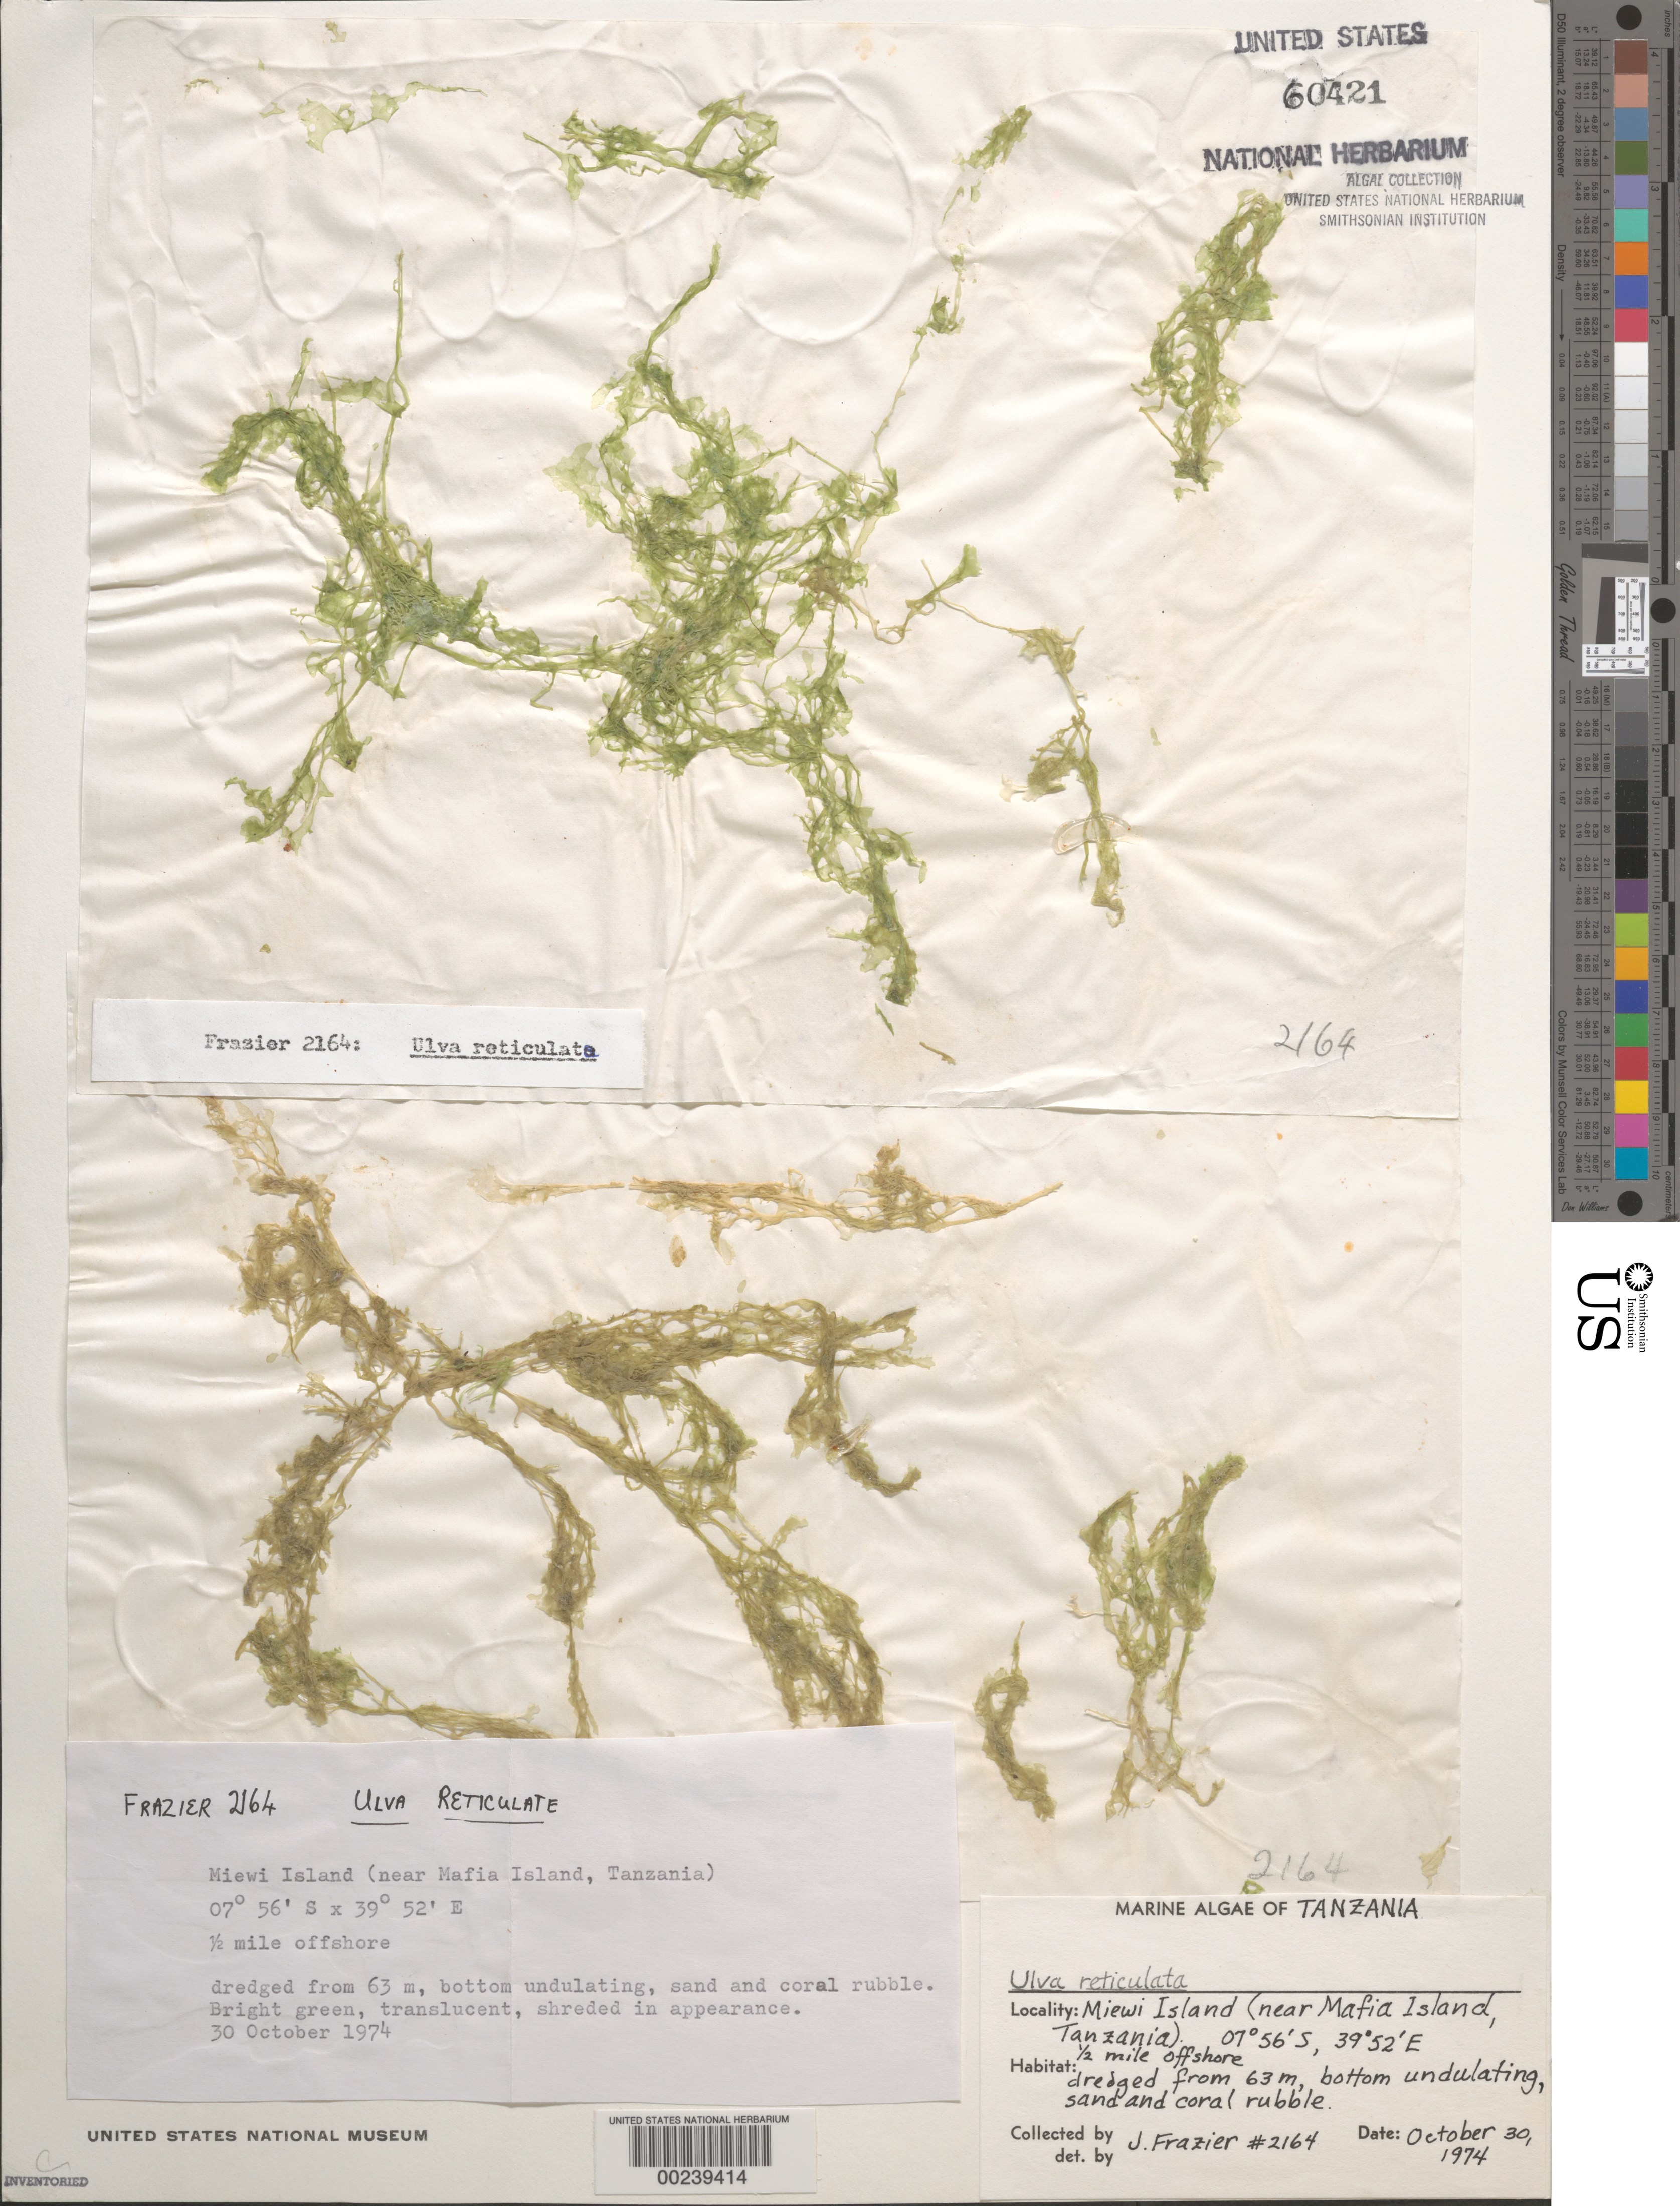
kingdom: Plantae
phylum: Chlorophyta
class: Ulvophyceae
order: Ulvales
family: Ulvaceae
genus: Ulva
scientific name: Ulva reticulata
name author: Forssk.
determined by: Frazier, J.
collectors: J. Frazier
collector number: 2164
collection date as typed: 30 Oct 1974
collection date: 1974-10-30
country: Tanzania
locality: Miewi island, near mafia island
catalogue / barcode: US 60421